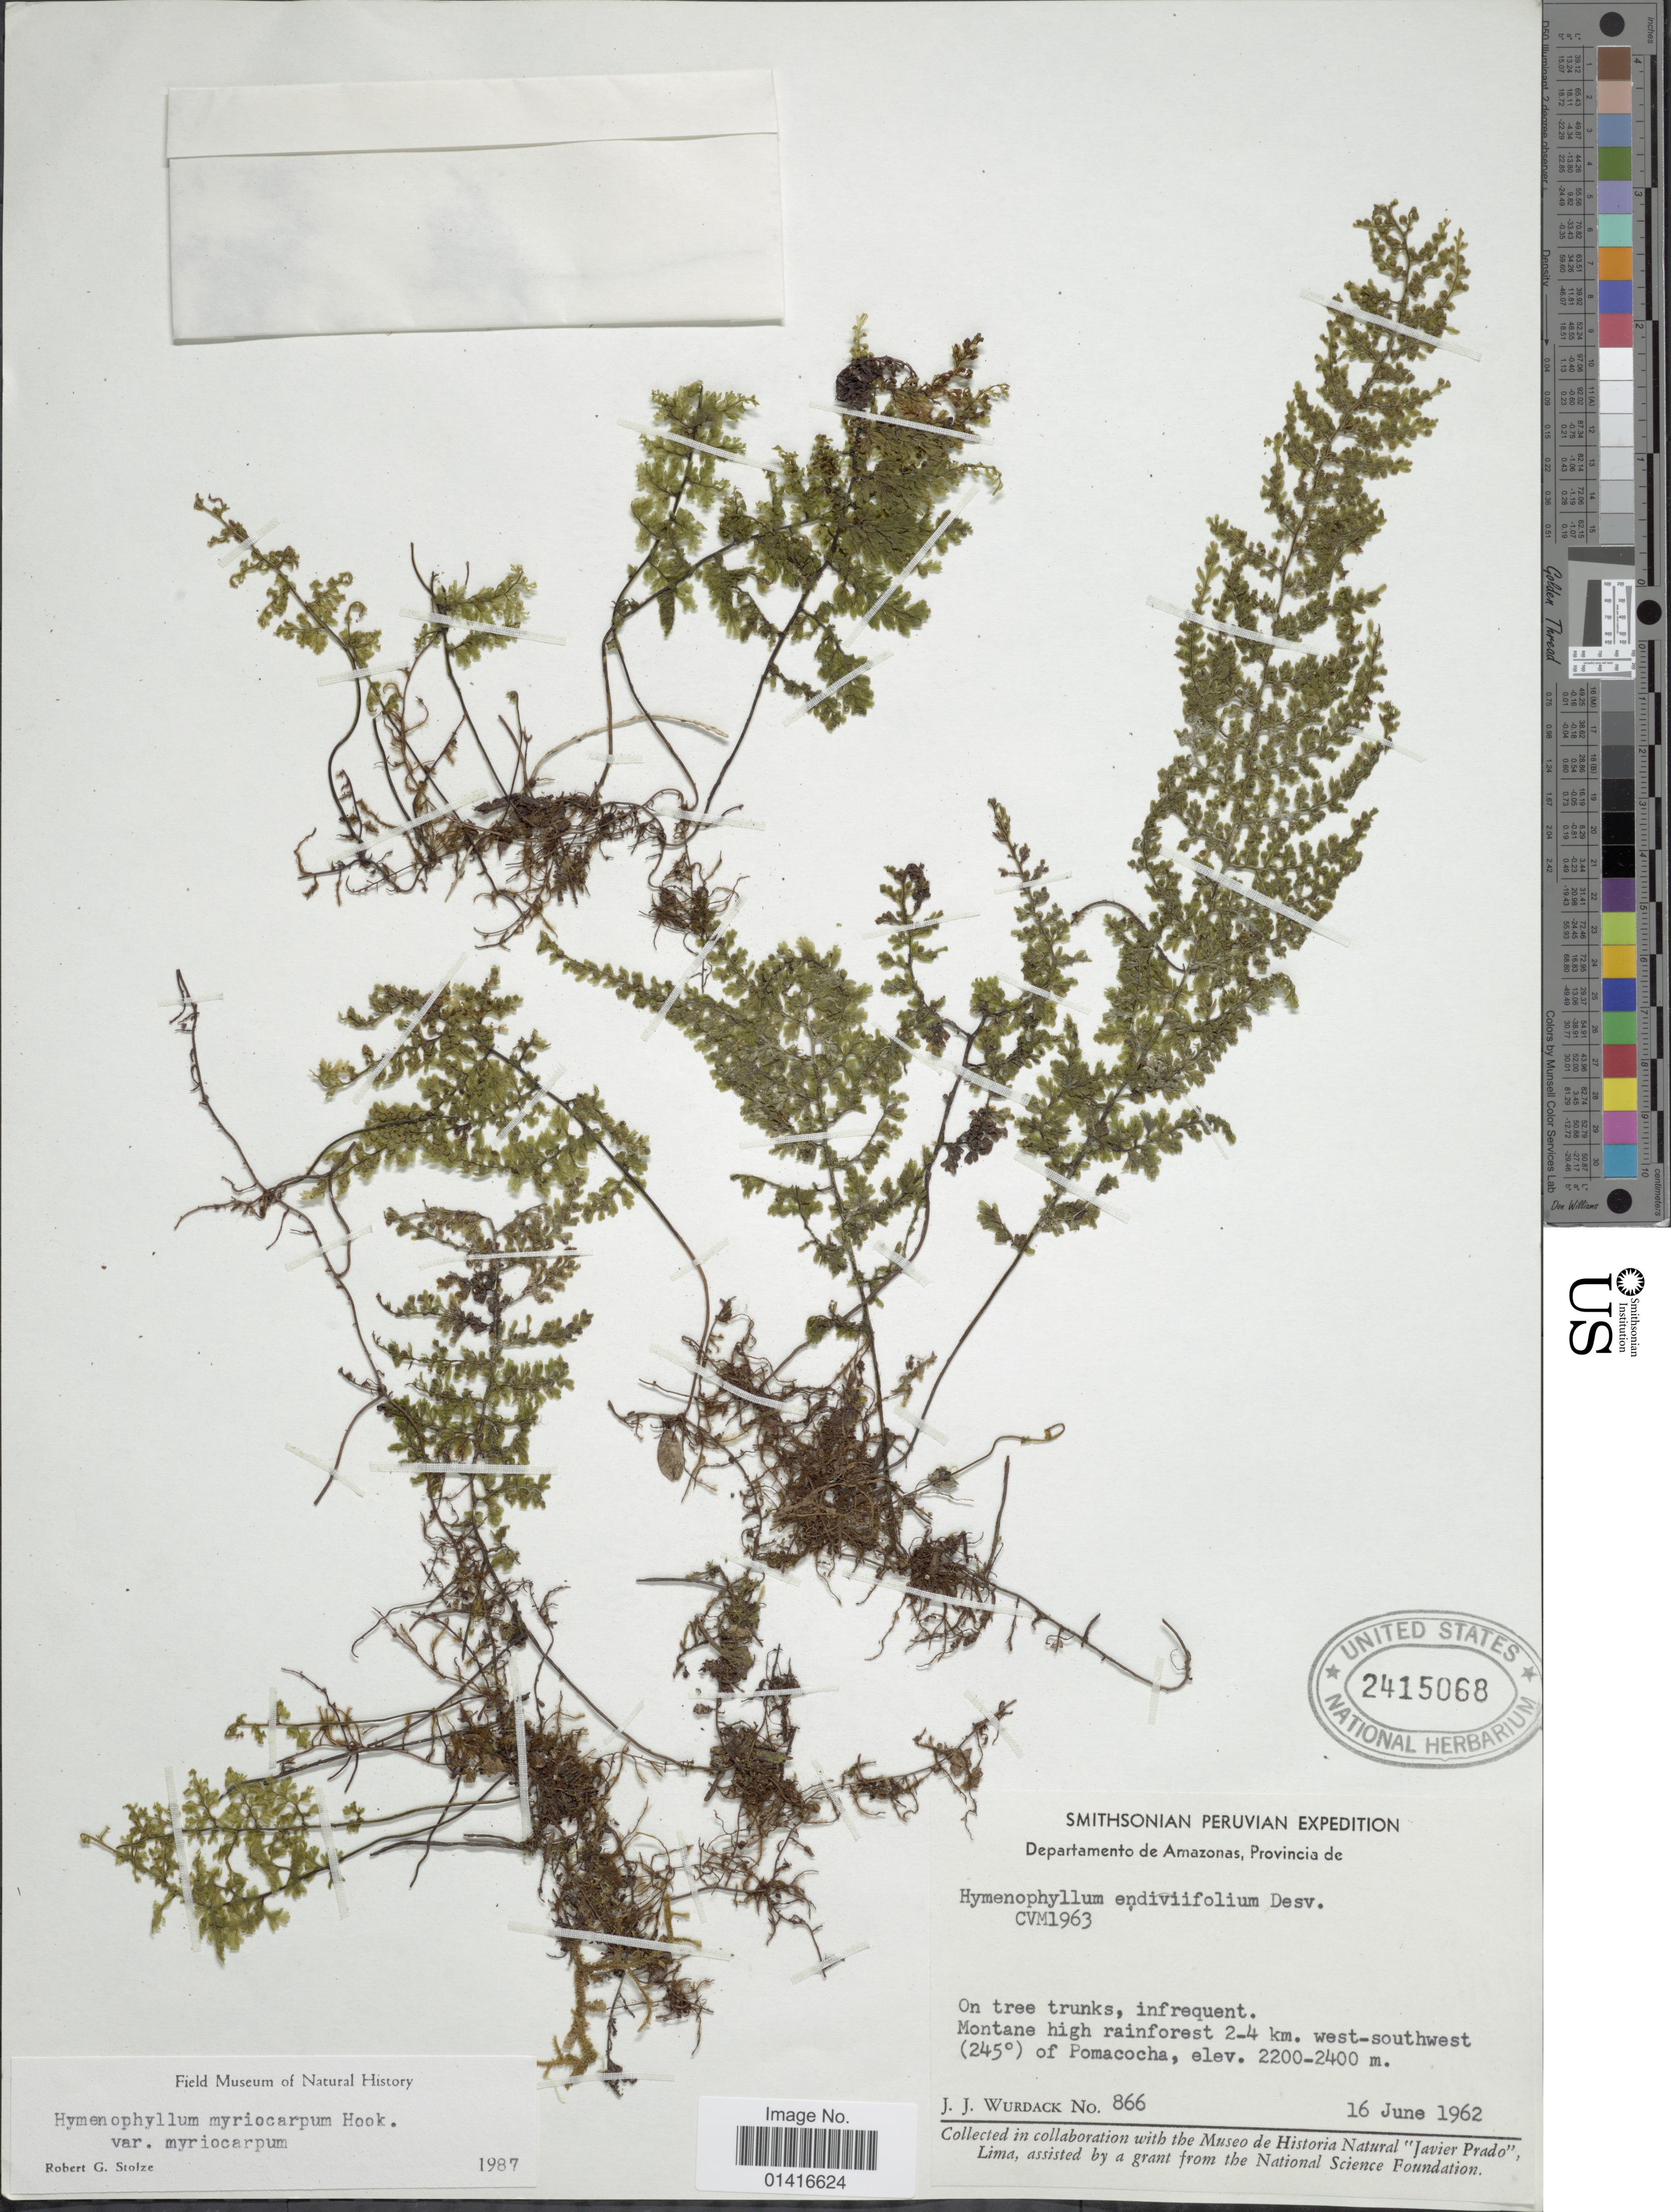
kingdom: Plantae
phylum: Tracheophyta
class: Polypodiopsida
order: Hymenophyllales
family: Hymenophyllaceae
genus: Hymenophyllum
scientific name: Hymenophyllum myriocarpum var. myriocarpum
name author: Hook.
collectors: J. J. Wurdack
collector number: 866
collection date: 1962-06-16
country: Peru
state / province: Amazonas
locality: Montane high rainforest 2-4km. west-southwest (245º) of Pomacocha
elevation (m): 2200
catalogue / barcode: US 2415068